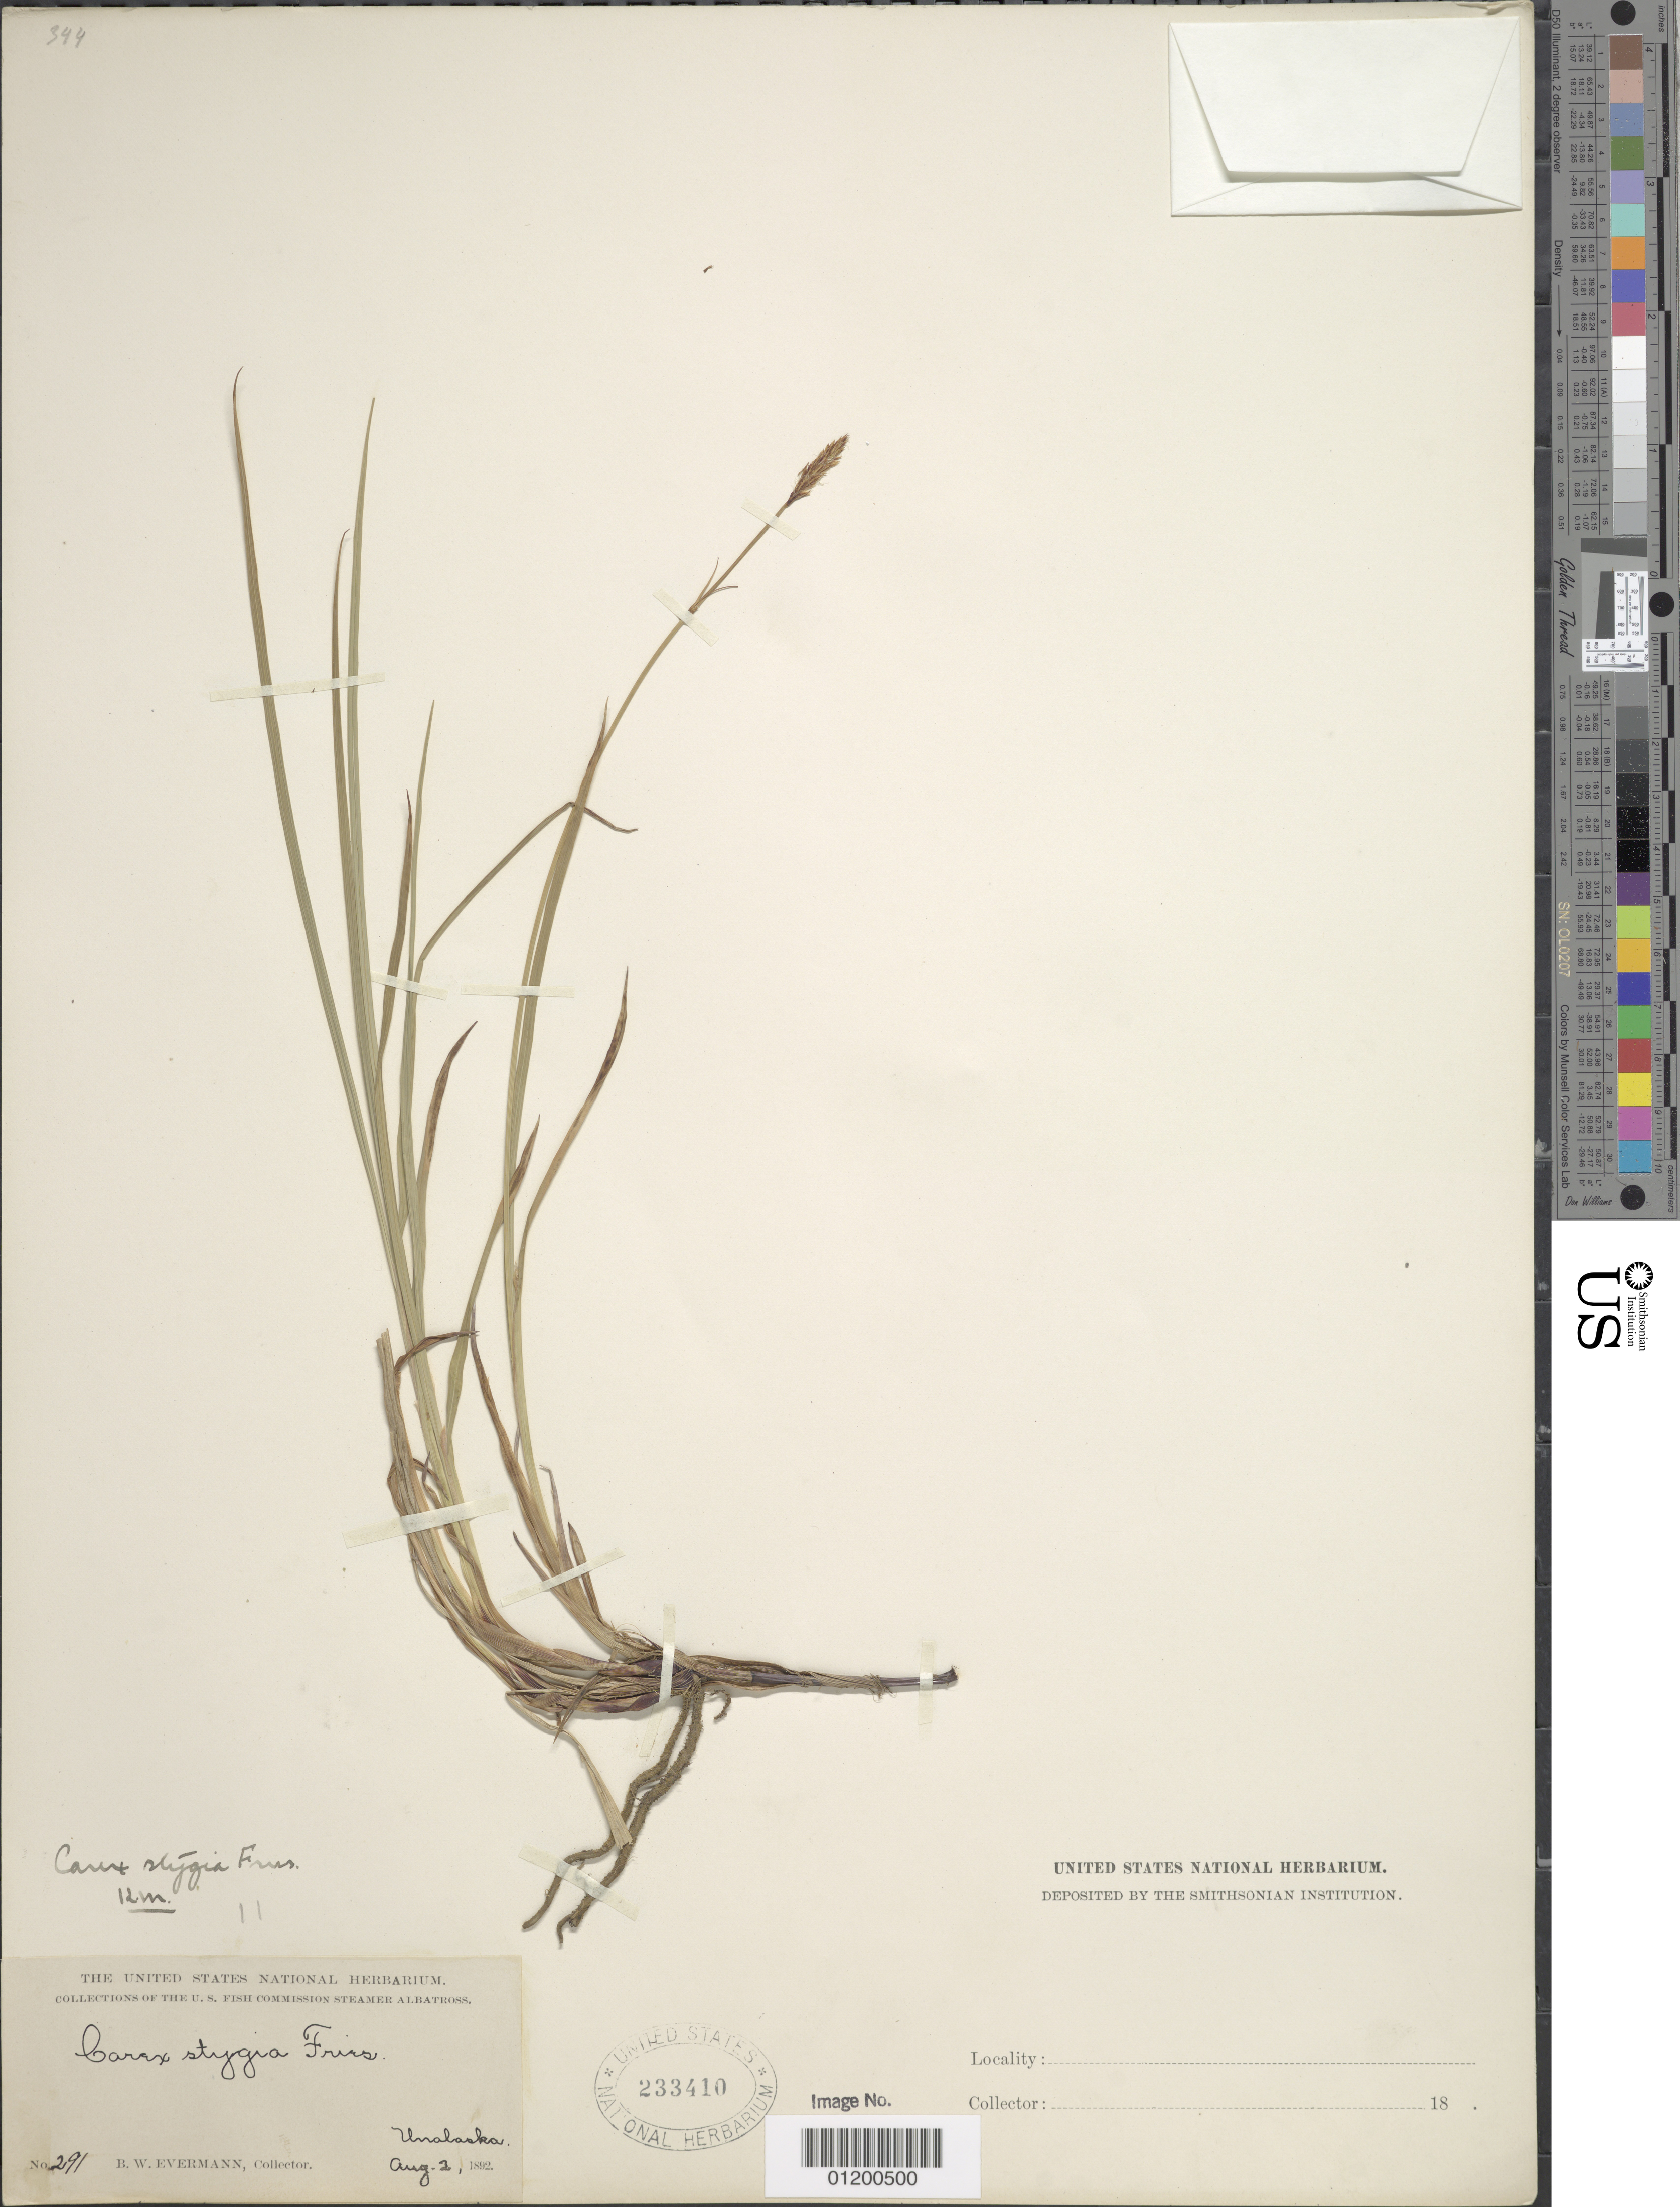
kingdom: Plantae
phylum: Tracheophyta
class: Liliopsida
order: Poales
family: Cyperaceae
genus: Carex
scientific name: Carex x stygia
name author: Fr.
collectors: B. W. Evermann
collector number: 291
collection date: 1892-08-02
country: United States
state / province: Alaska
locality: Unalaska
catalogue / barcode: US 233410